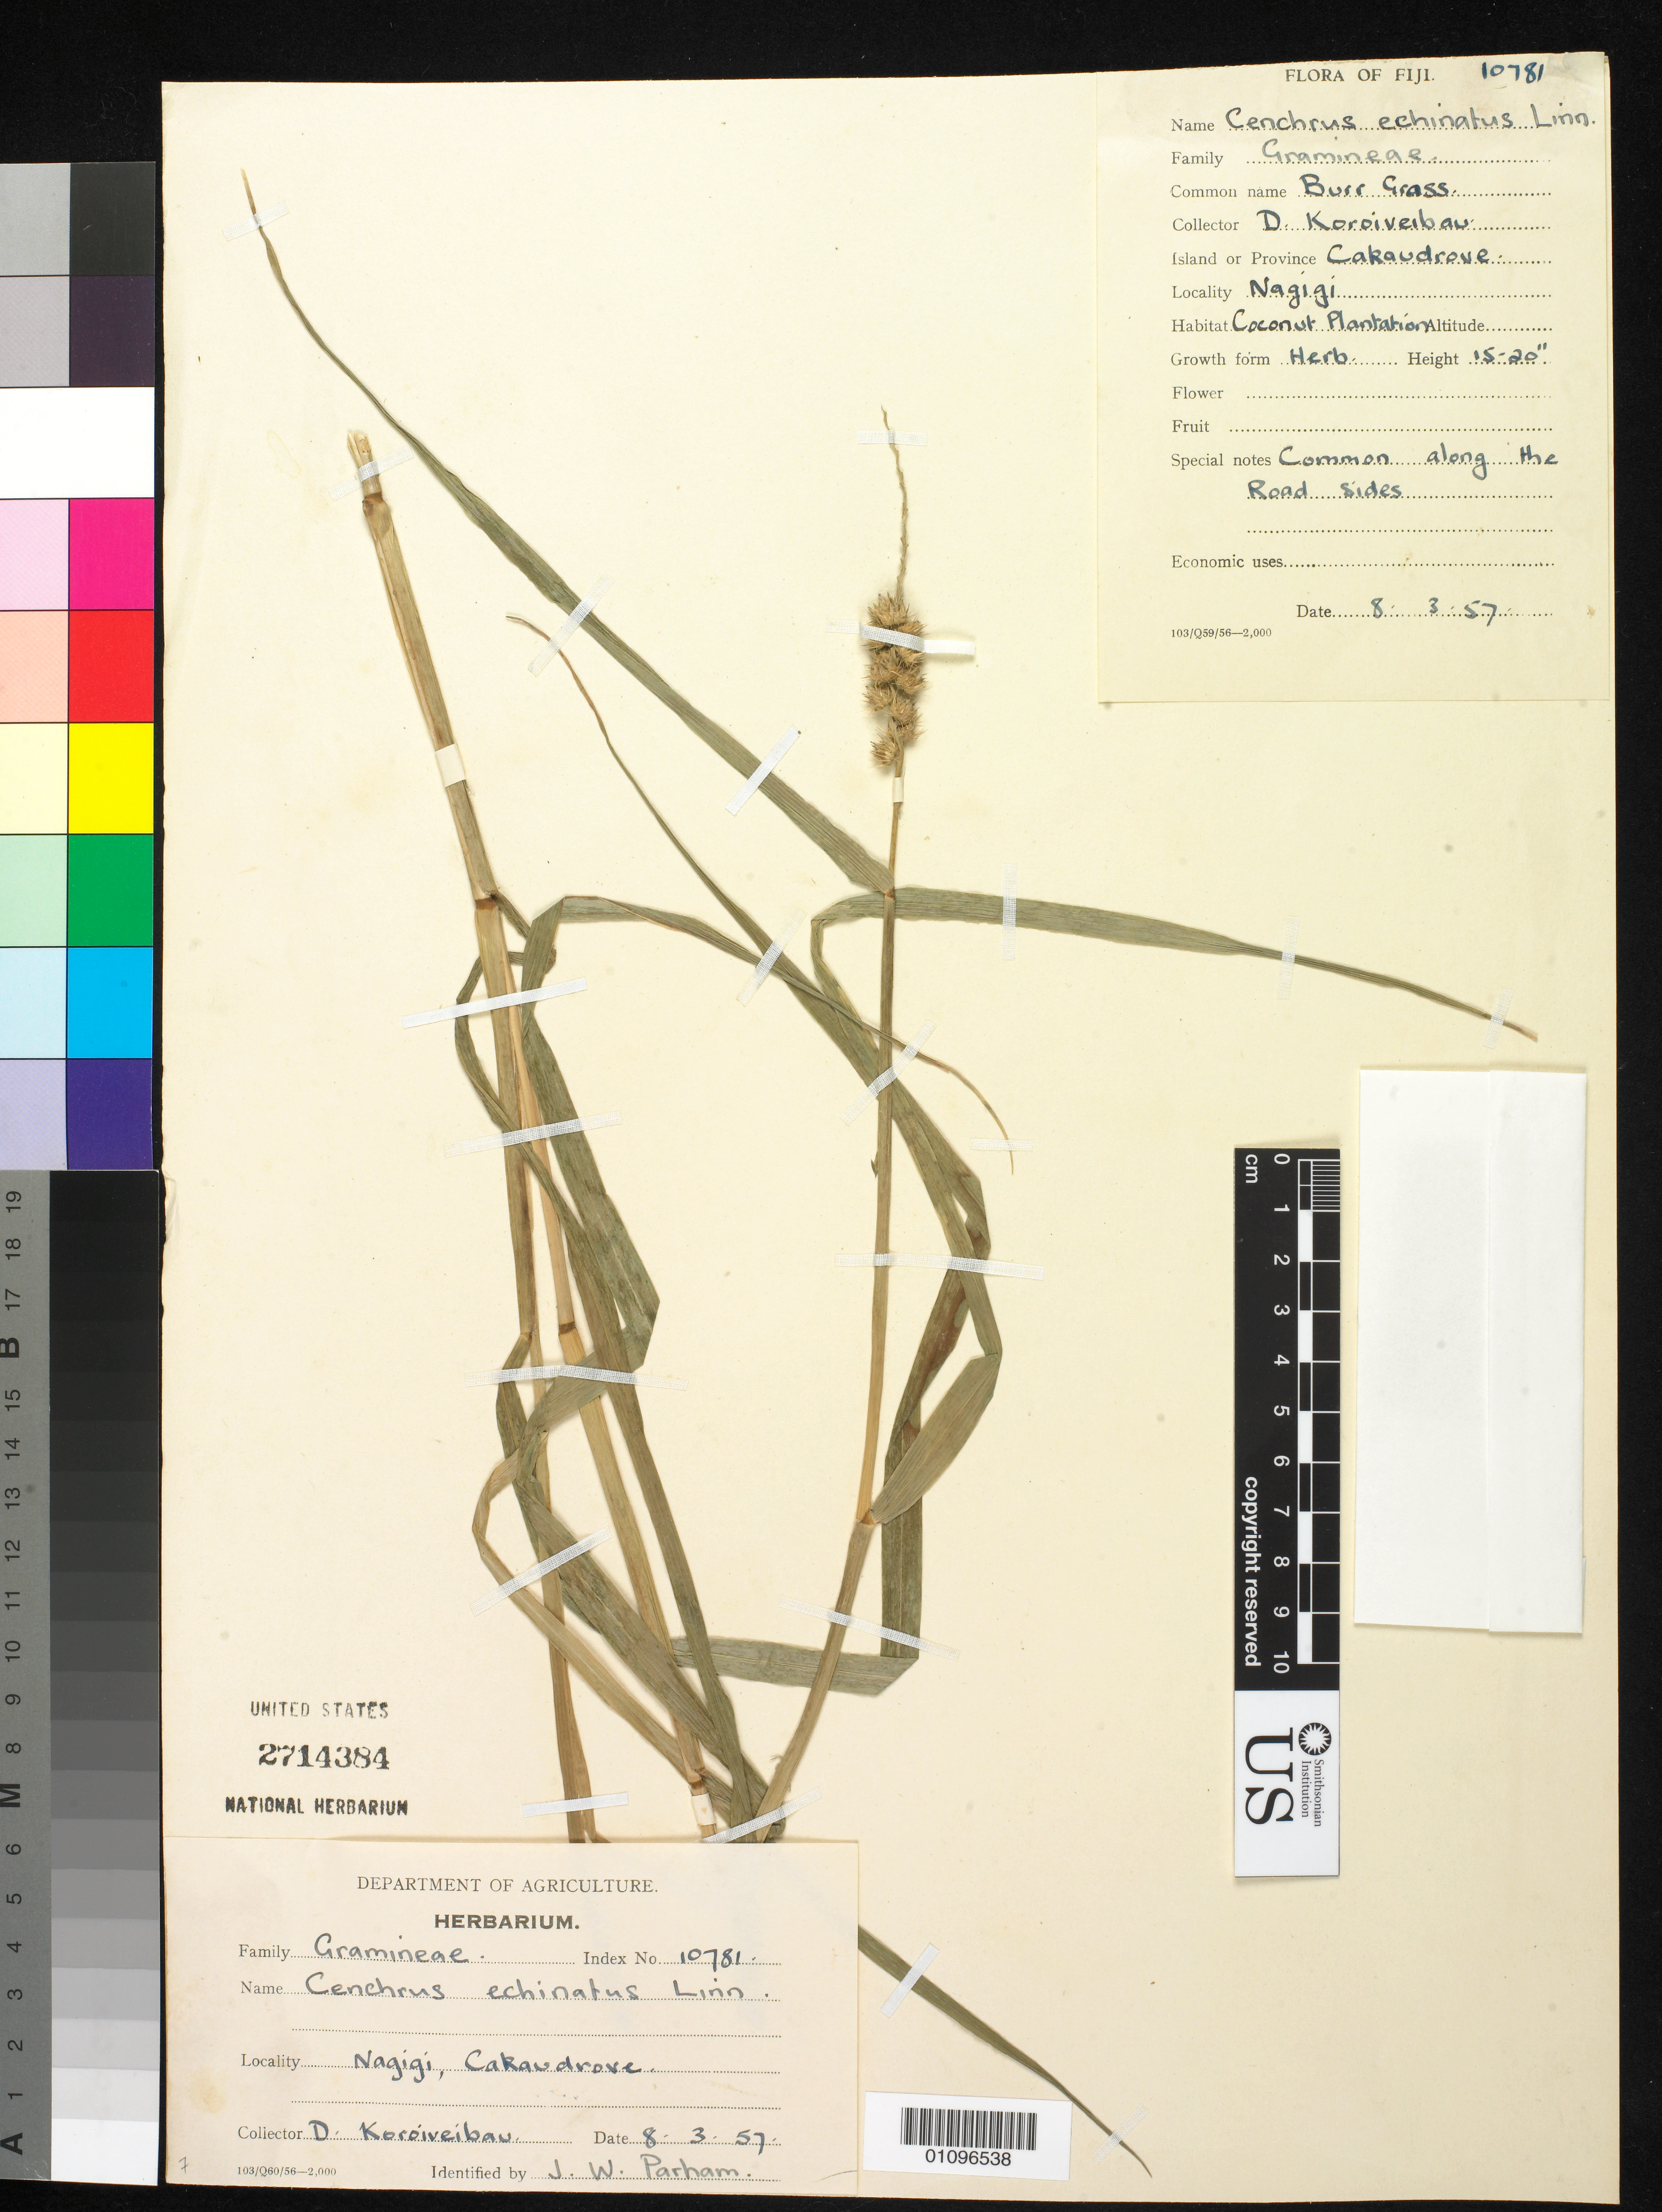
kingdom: Plantae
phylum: Tracheophyta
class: Liliopsida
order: Poales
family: Poaceae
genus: Cenchrus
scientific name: Cenchrus echinatus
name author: L.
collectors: J. Parham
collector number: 10781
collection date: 1957-03-08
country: Fiji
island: Vanua Levu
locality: nagigi, Cakaudrove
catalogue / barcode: US 2714384